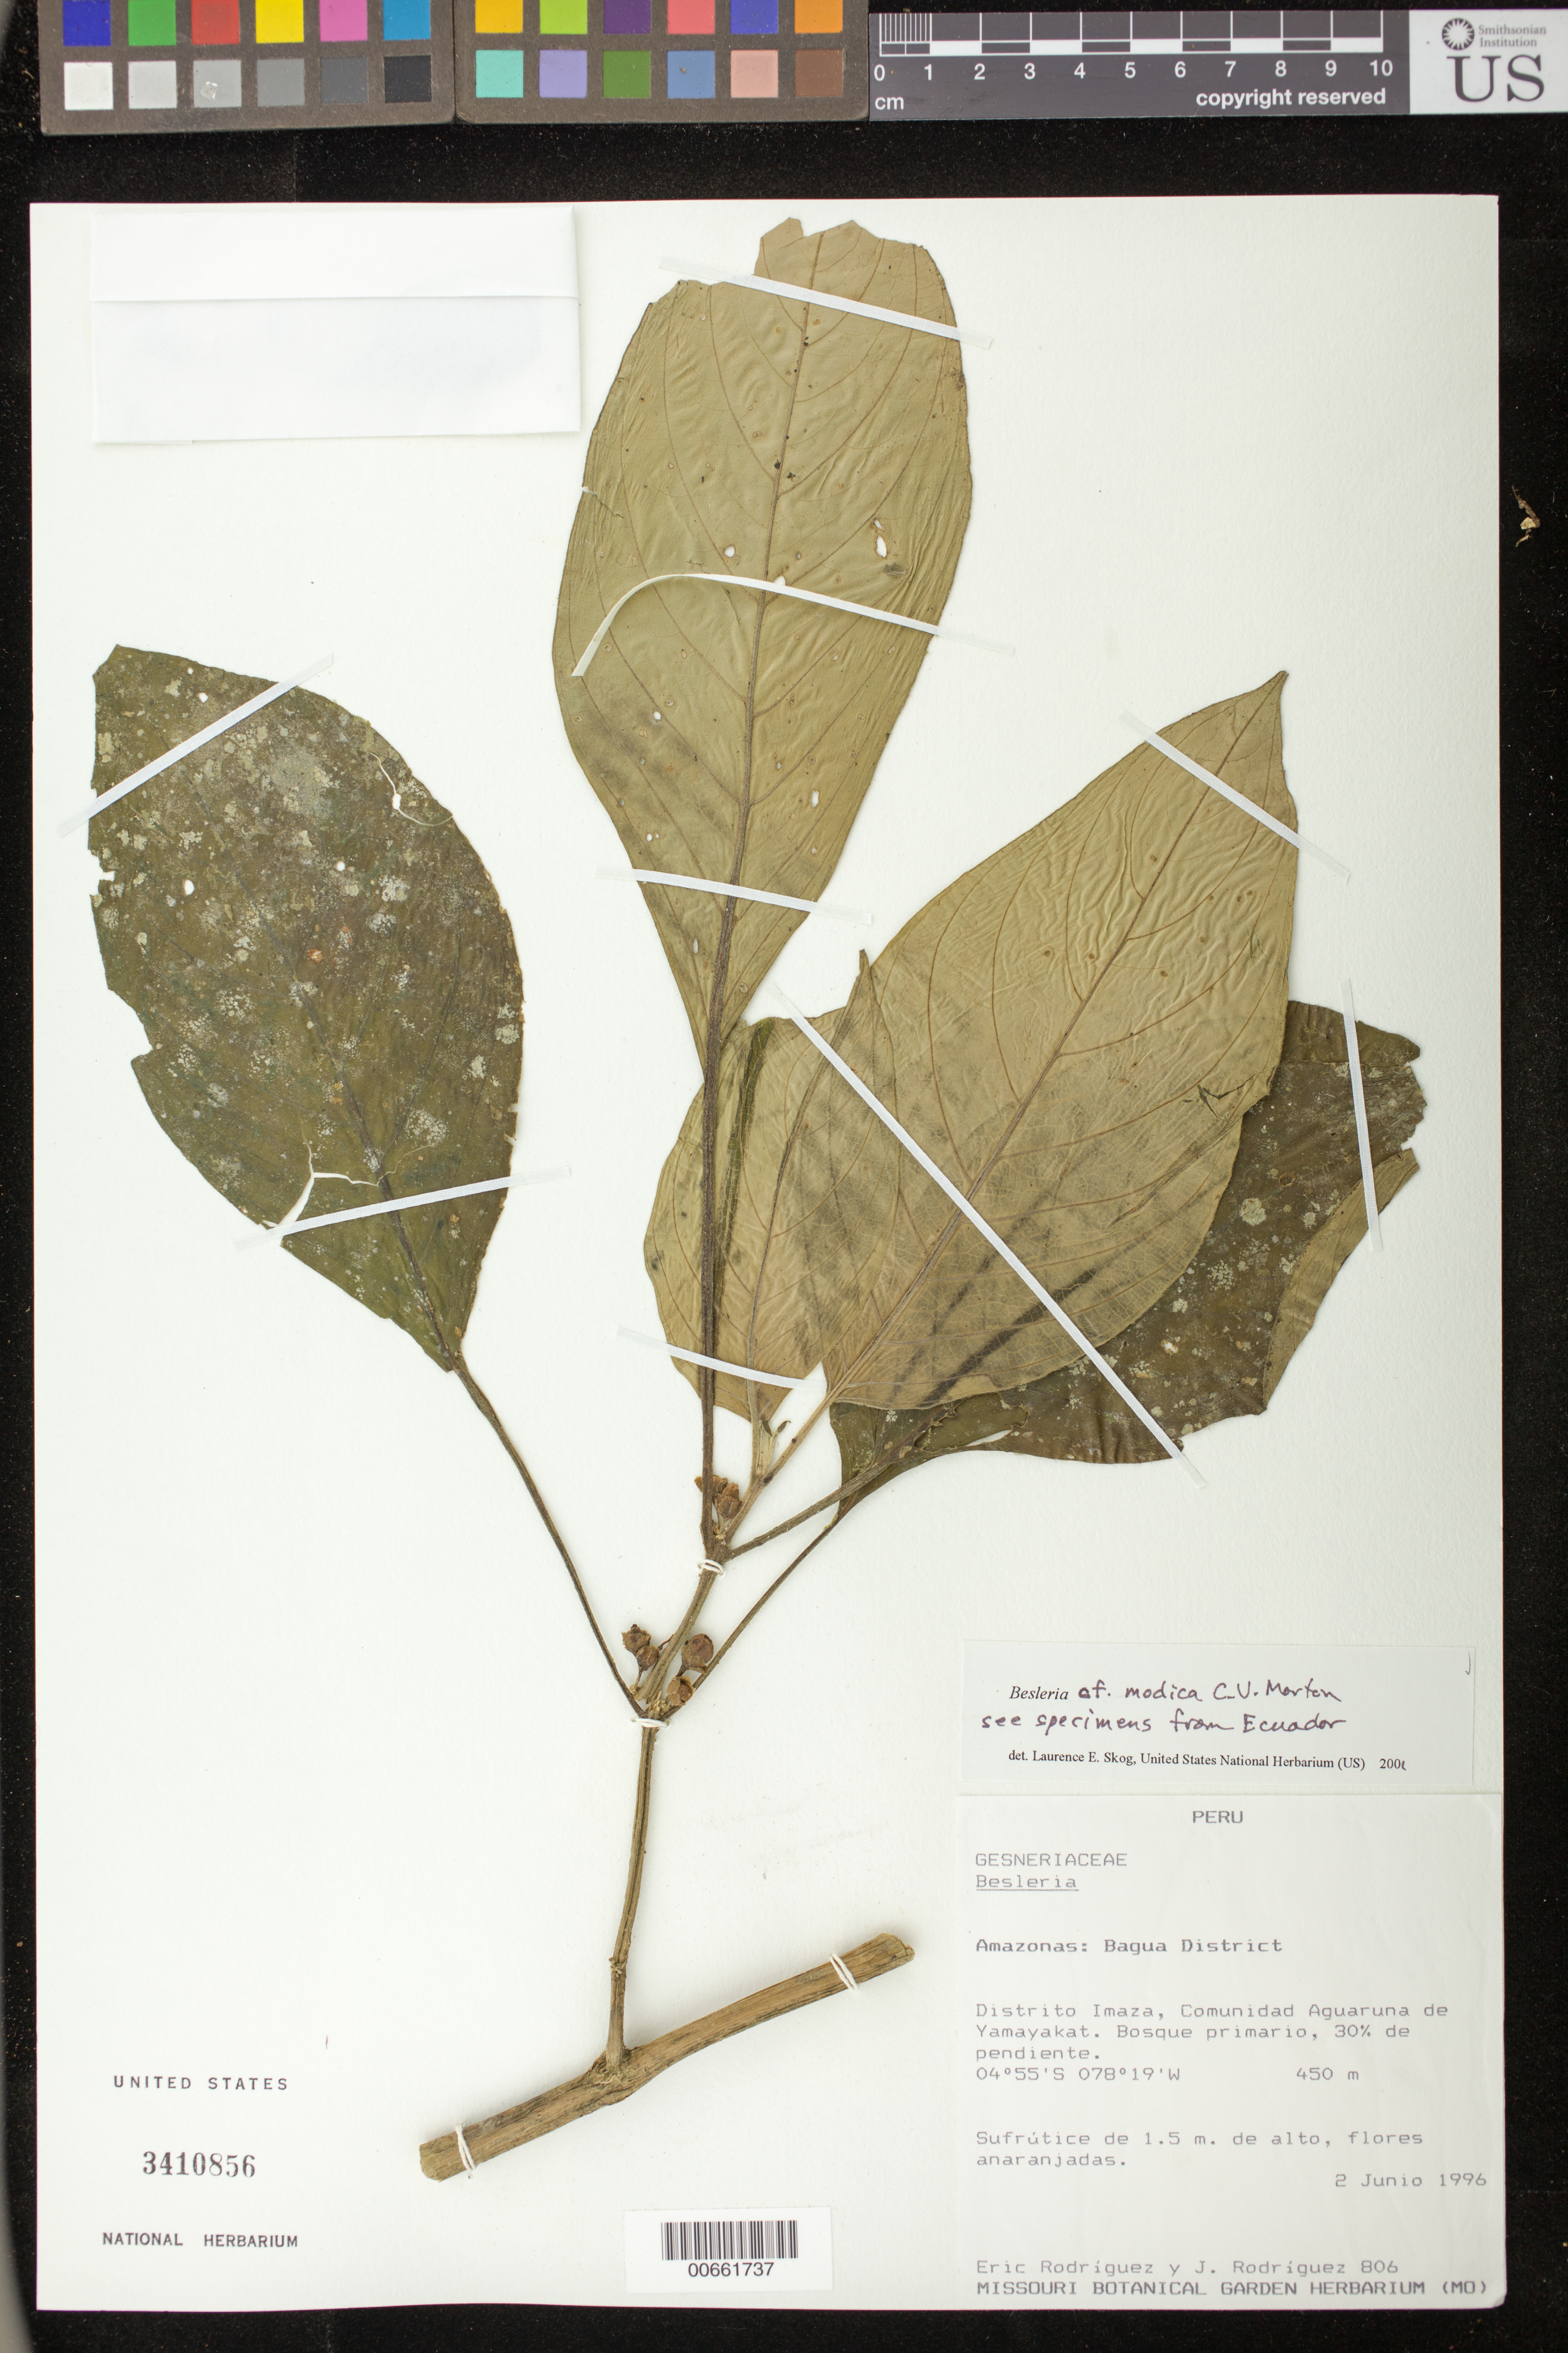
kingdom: Plantae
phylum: Tracheophyta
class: Magnoliopsida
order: Lamiales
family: Gesneriaceae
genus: Besleria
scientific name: Besleria modica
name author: C.V. Morton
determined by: Skog, Laurence E.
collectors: E. Rodriguez & J. Rodríguez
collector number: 806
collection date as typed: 02 Jun 1996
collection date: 1996-06-02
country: Peru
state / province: Amazonas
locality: Bagua District, Distrito Imaza, comunidad Aguaruna de Yamayakat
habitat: Bosque primario, 30% de pendiente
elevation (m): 450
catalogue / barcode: US 3410856